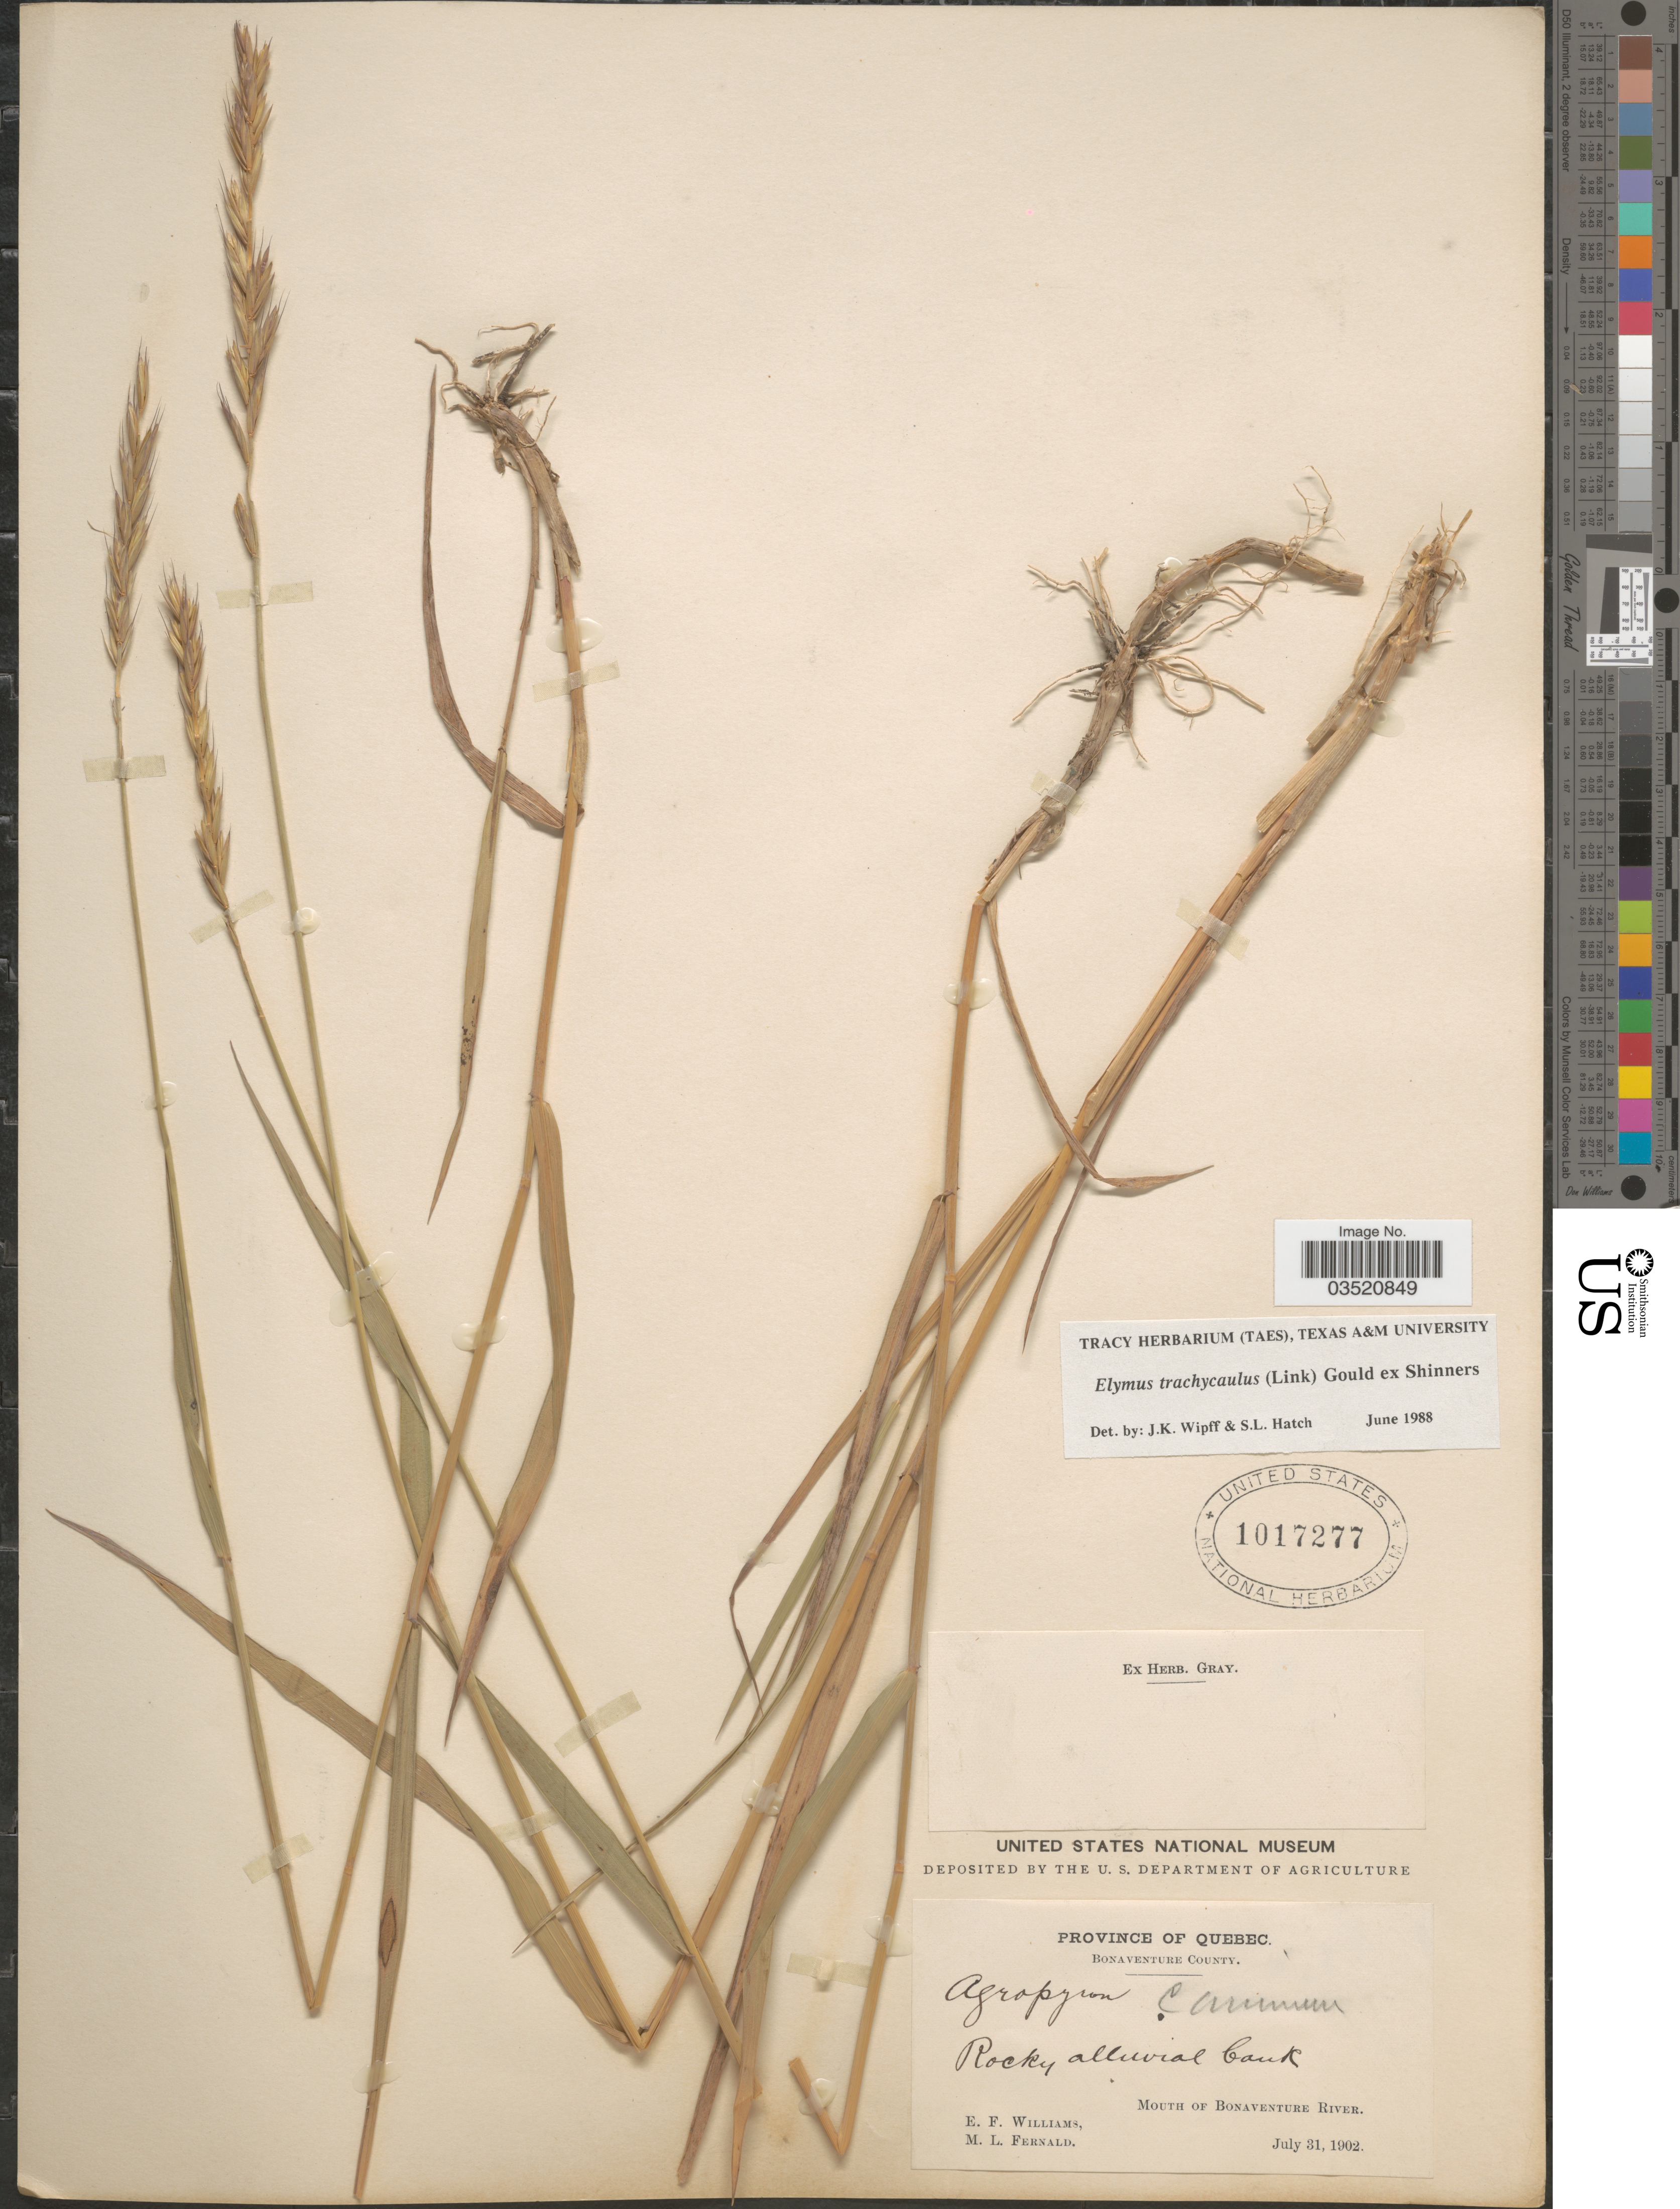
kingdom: Plantae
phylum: Tracheophyta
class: Liliopsida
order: Poales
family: Poaceae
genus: Elymus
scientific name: Elymus trachycaulus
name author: (Link) Gould ex Shinners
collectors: E. Williams & M. L. Fernald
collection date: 1902-07-31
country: Canada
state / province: Quebec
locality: Bonaventure County. Rocky alluvial bank. Mouth of Bonaventure River.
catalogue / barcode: US 1017277